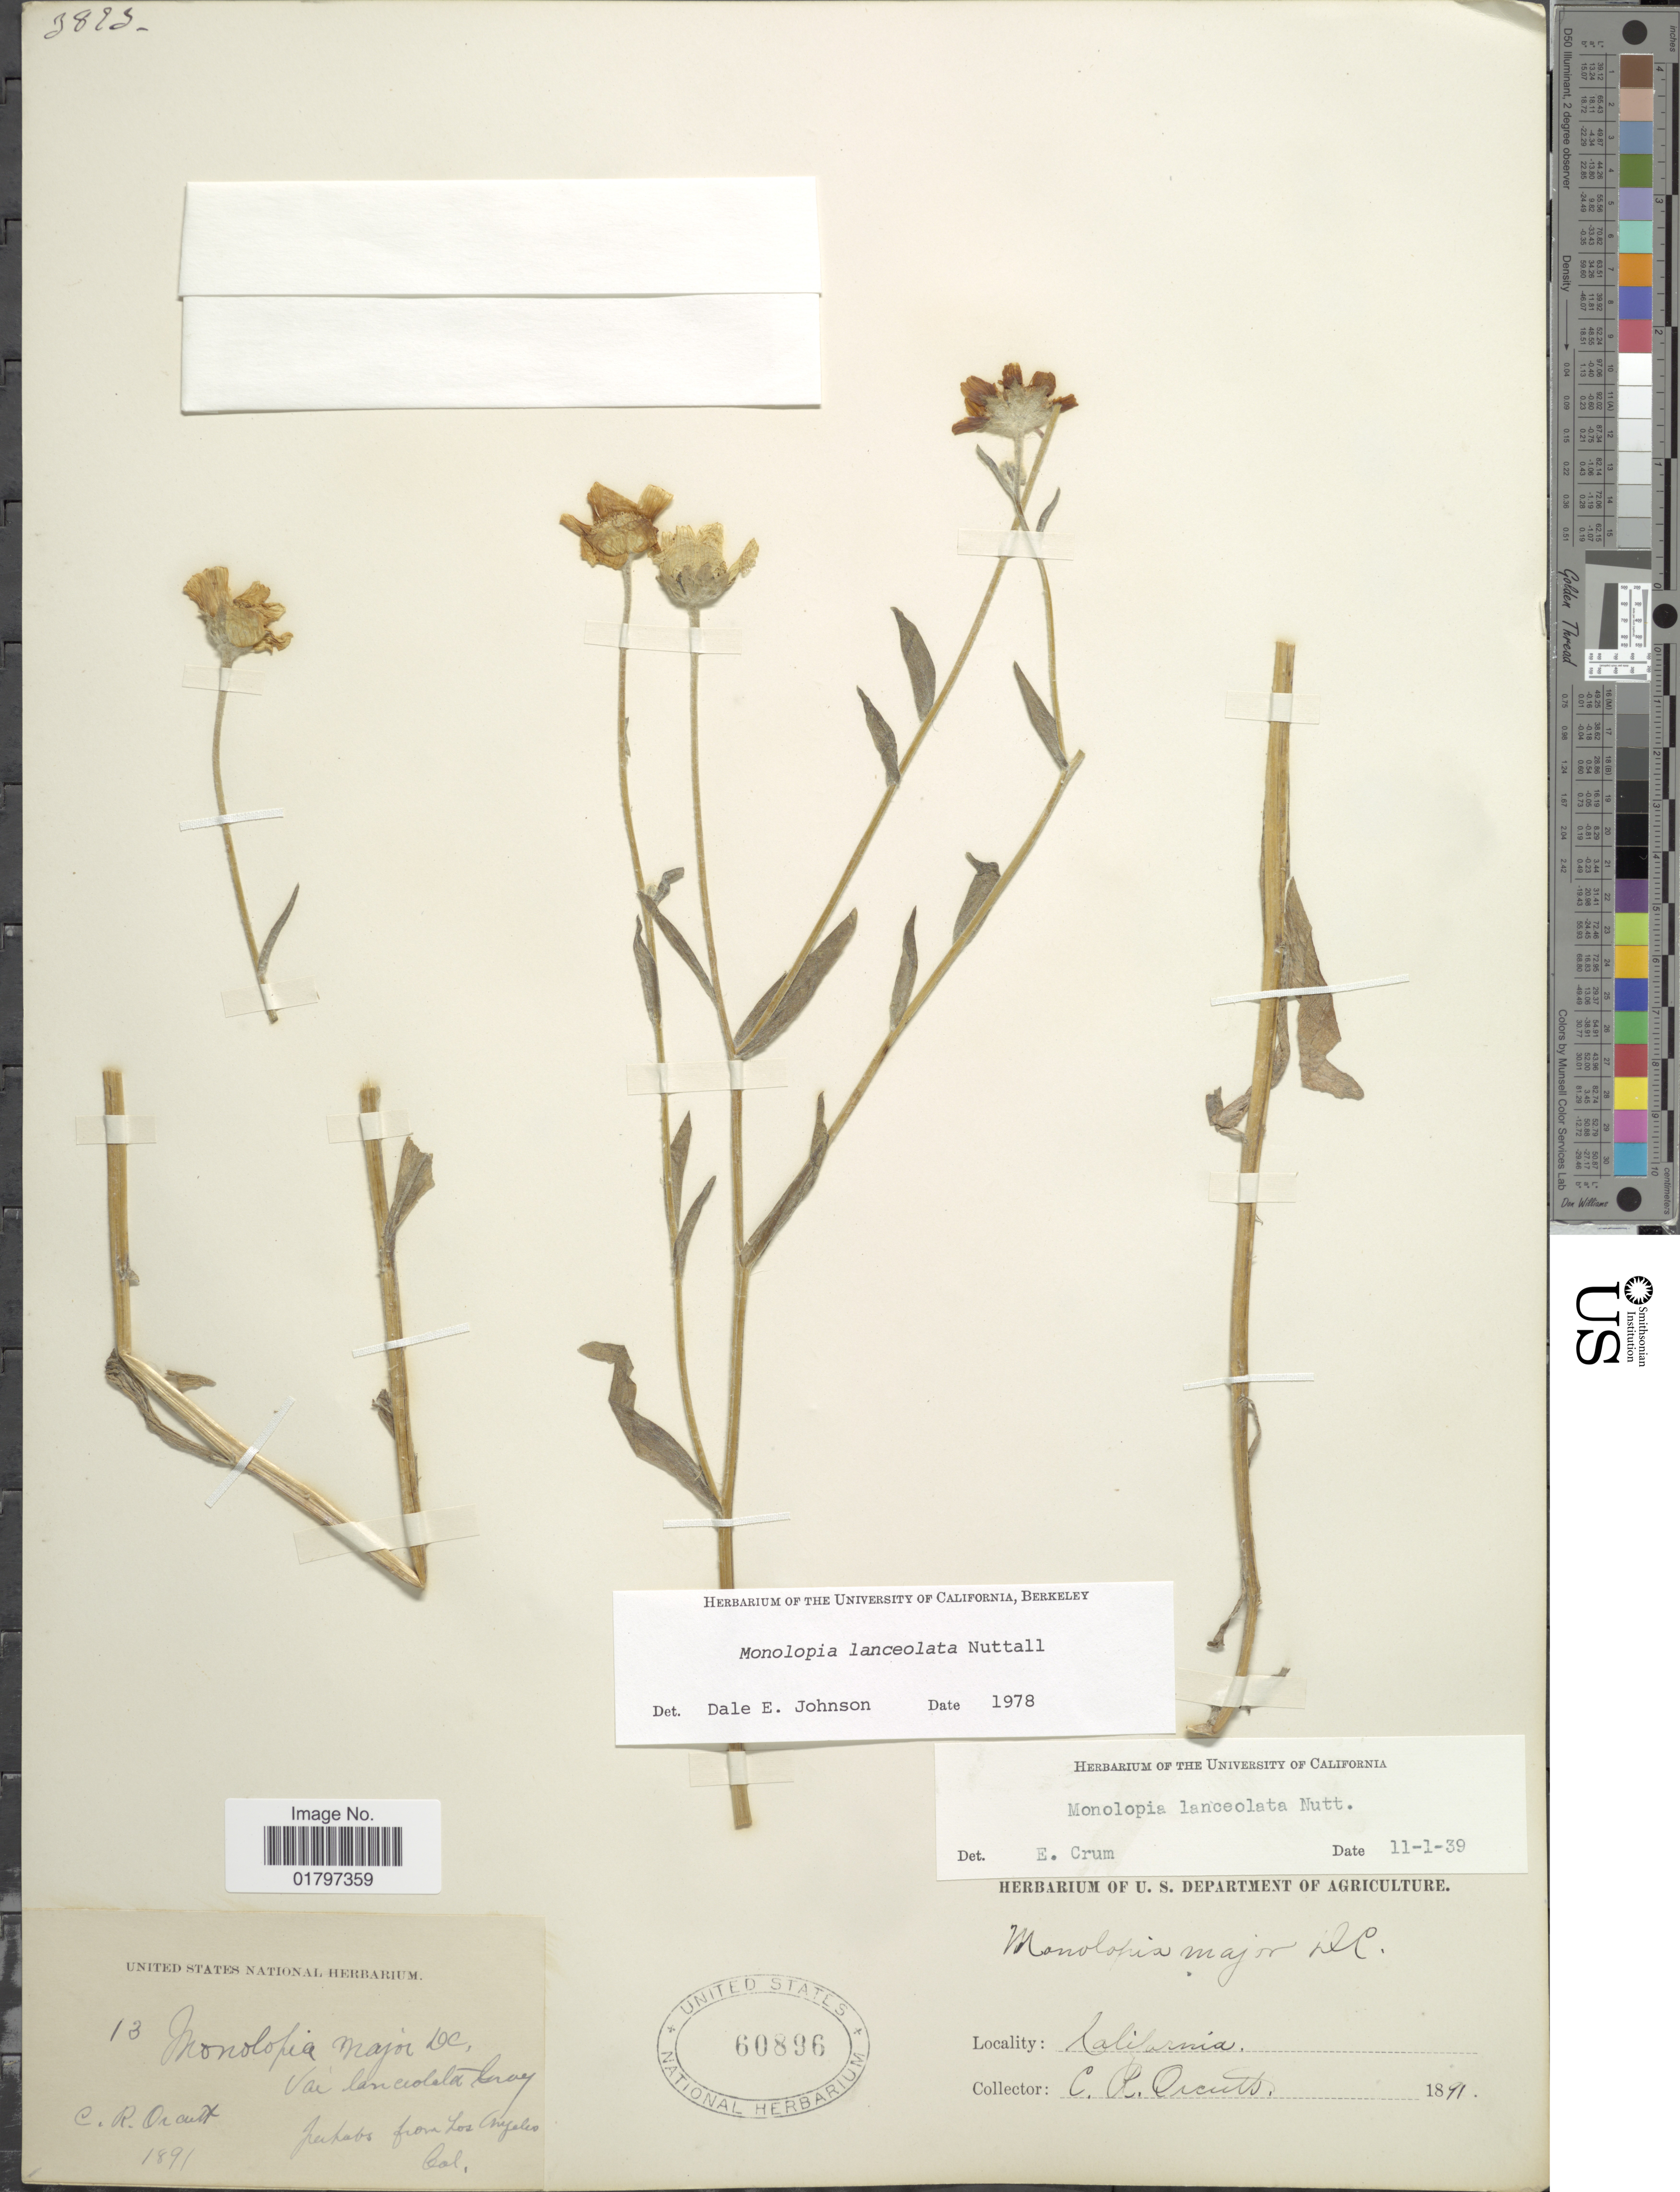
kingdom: Plantae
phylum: Tracheophyta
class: Magnoliopsida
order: Asterales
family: Asteraceae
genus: Monolopia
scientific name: Monolopia lanceolata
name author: Nutt.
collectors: C. R. Orcutt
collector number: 13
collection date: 1891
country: United States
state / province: California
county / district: Los Angeles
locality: [illegible text] from Los Angeles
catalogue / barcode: US 60896